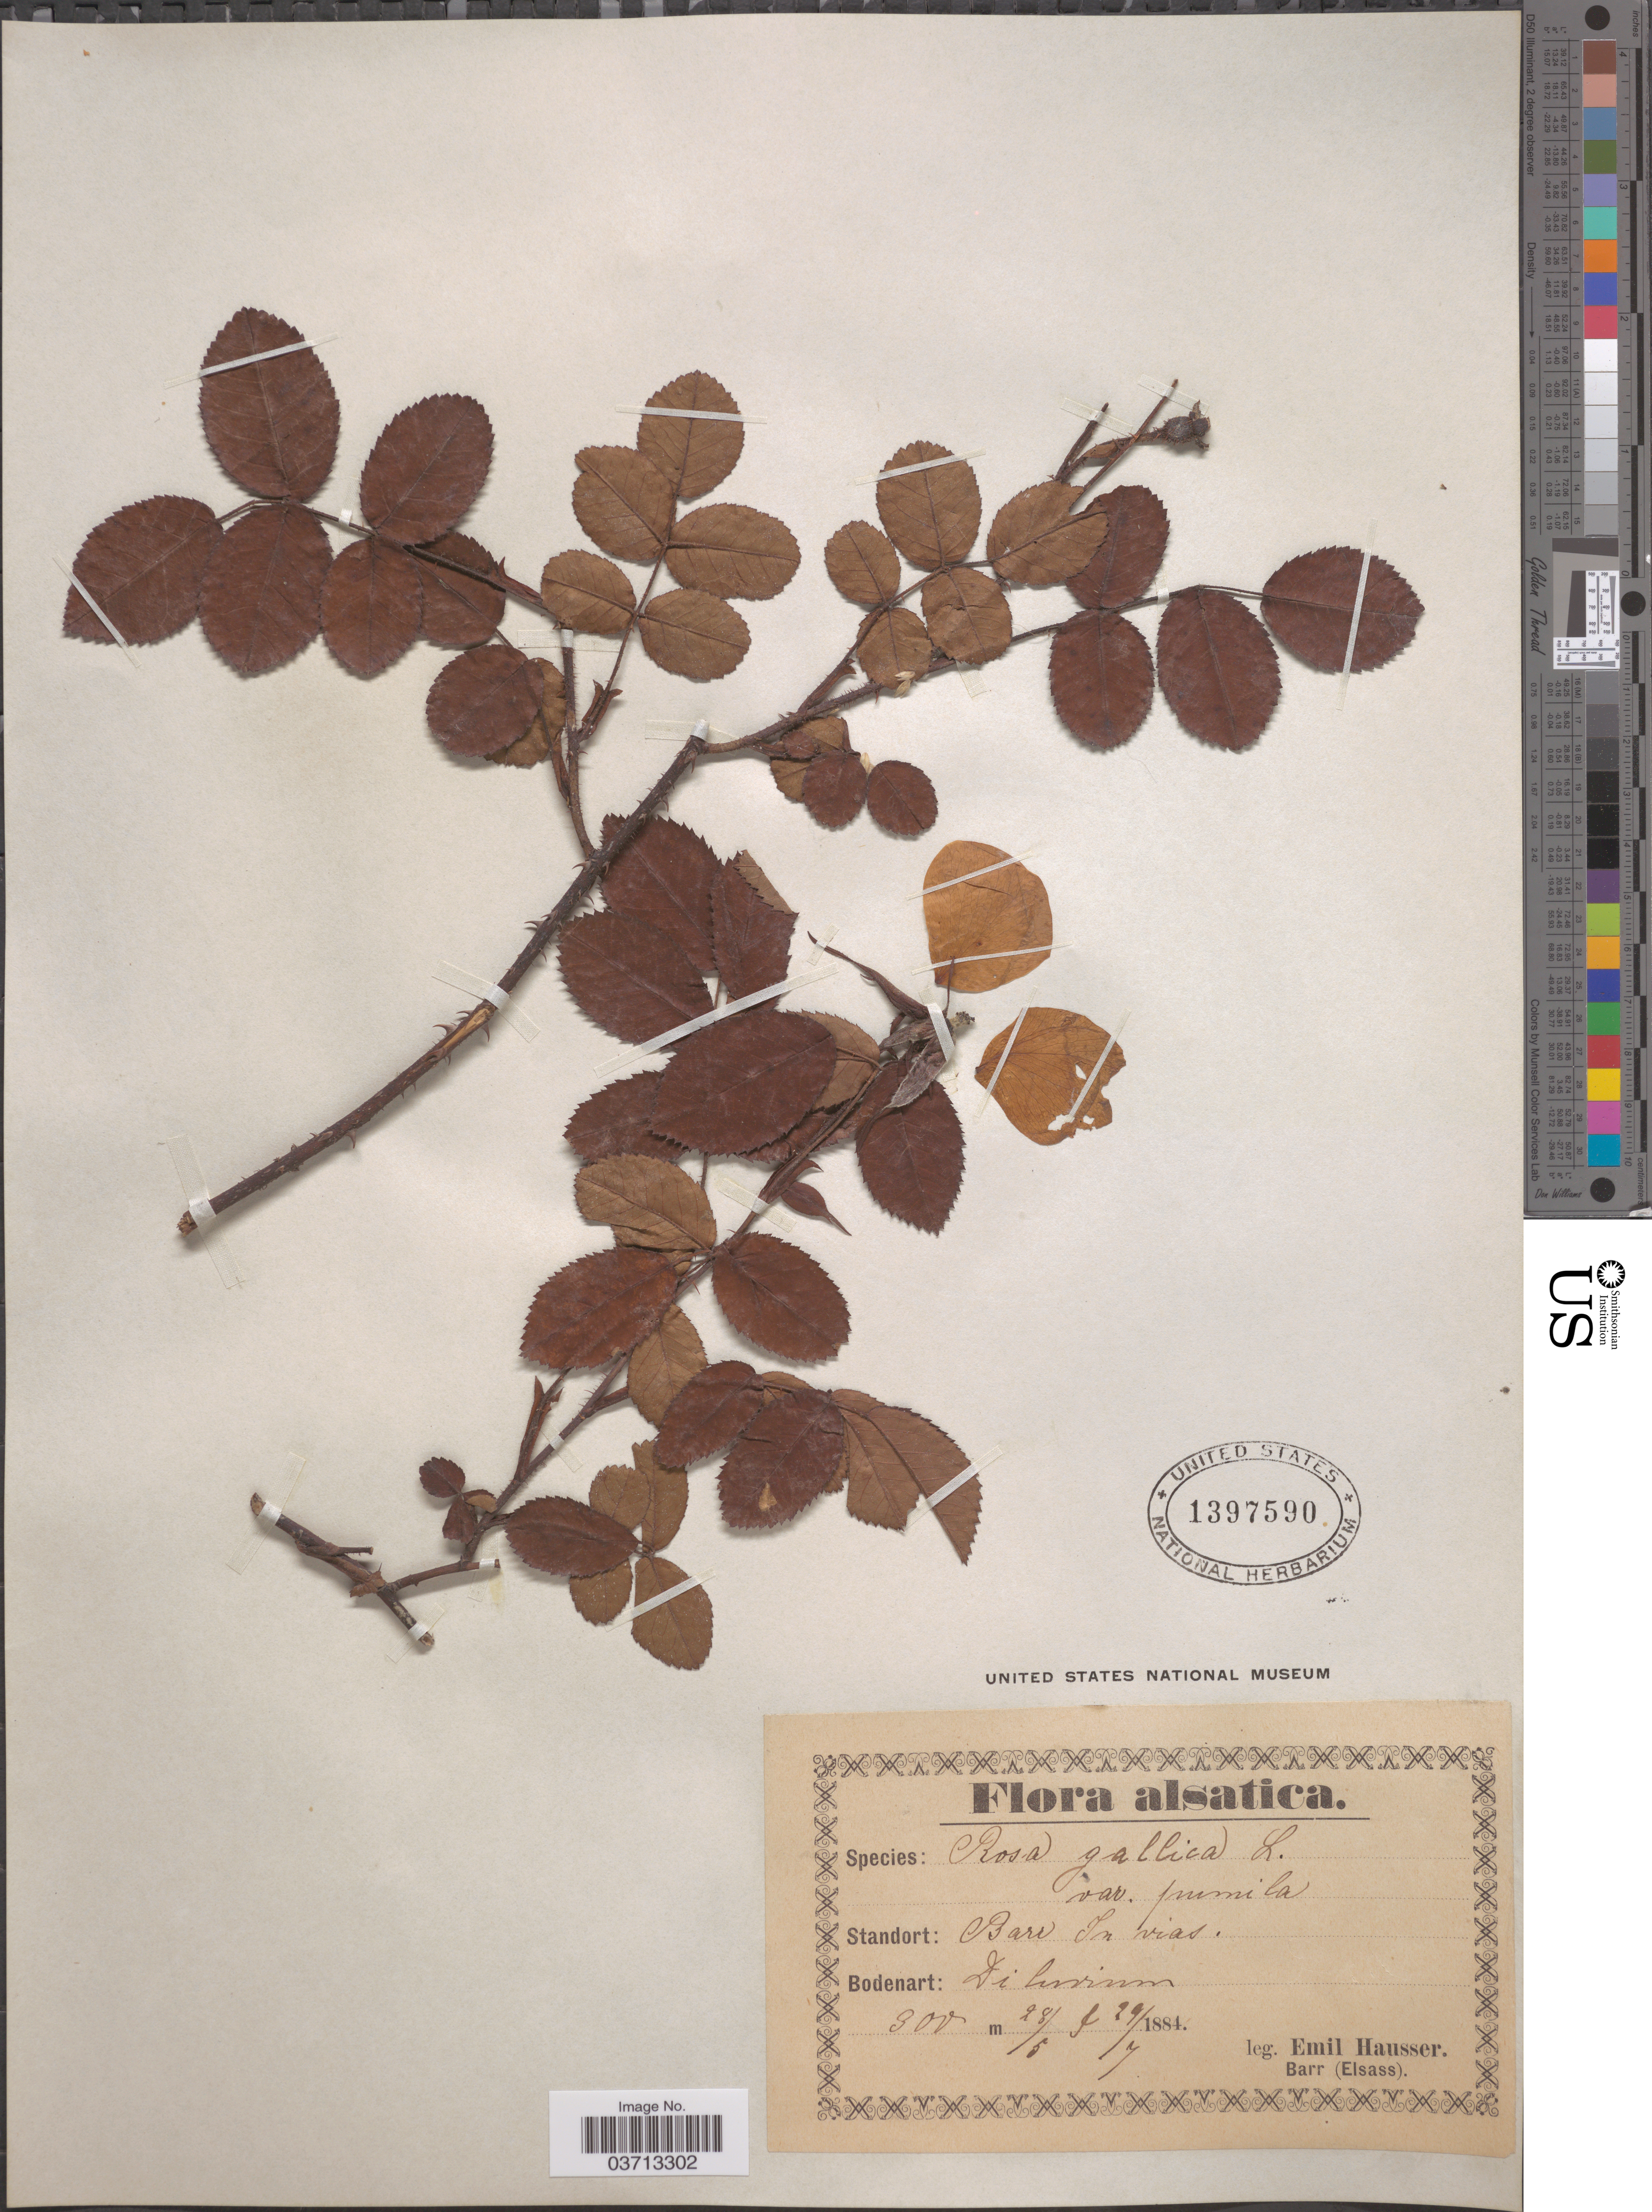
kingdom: Plantae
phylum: Tracheophyta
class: Magnoliopsida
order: Rosales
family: Rosaceae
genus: Rosa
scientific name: Rosa gallica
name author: L.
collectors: E. Hausser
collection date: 1884-05-28/1884-07-29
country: France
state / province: Grand Est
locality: Alsatica. Barr In vias.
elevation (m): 300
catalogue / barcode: US 1397590